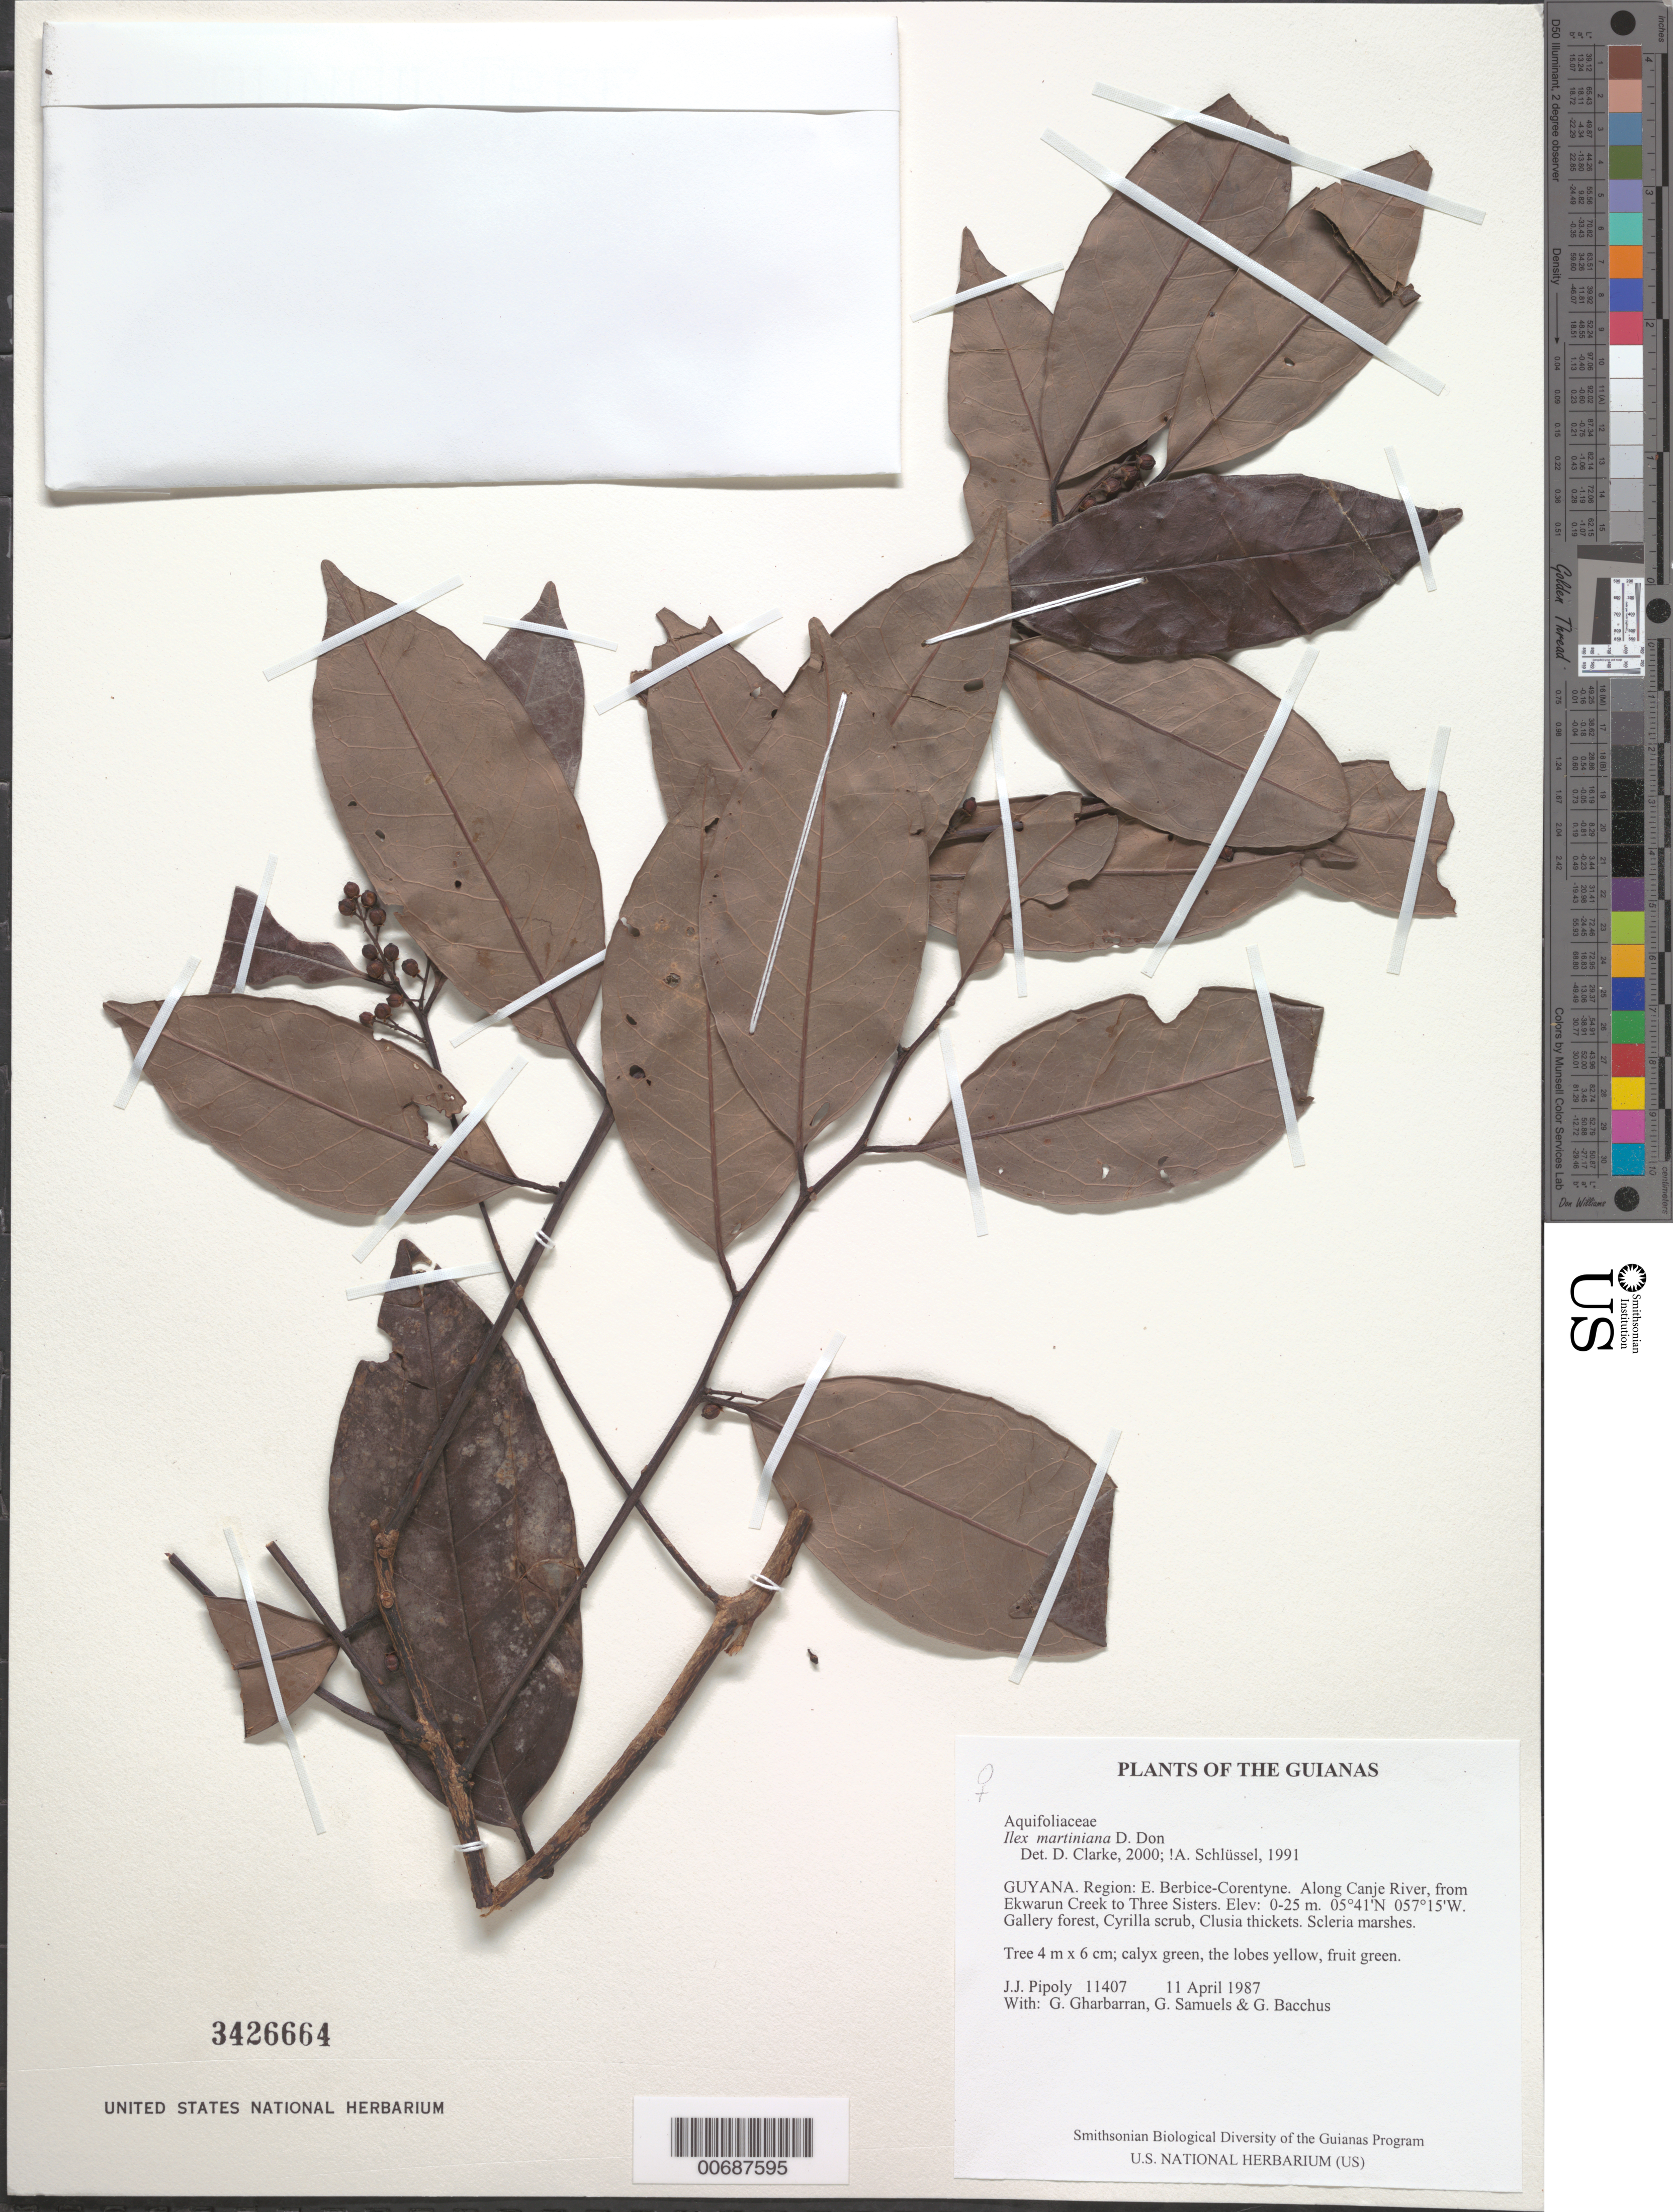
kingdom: Plantae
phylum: Tracheophyta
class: Magnoliopsida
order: Aquifoliales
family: Aquifoliaceae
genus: Ilex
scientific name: Ilex martiniana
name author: D. Don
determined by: Barriera, Gabrielle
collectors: J. J. Pipoly, G. Gharbarran, G. Samuels & G. Bacchus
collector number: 11407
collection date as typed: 11 April 1987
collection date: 1987-04-11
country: Guyana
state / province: E. Berbice-Corentyne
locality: Along Canje River, from Ekwarun Creek to Three Sisters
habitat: Gallery forest, Cyrilla scrub, Clusia thickets. Scleria marshes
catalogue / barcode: US 3426664